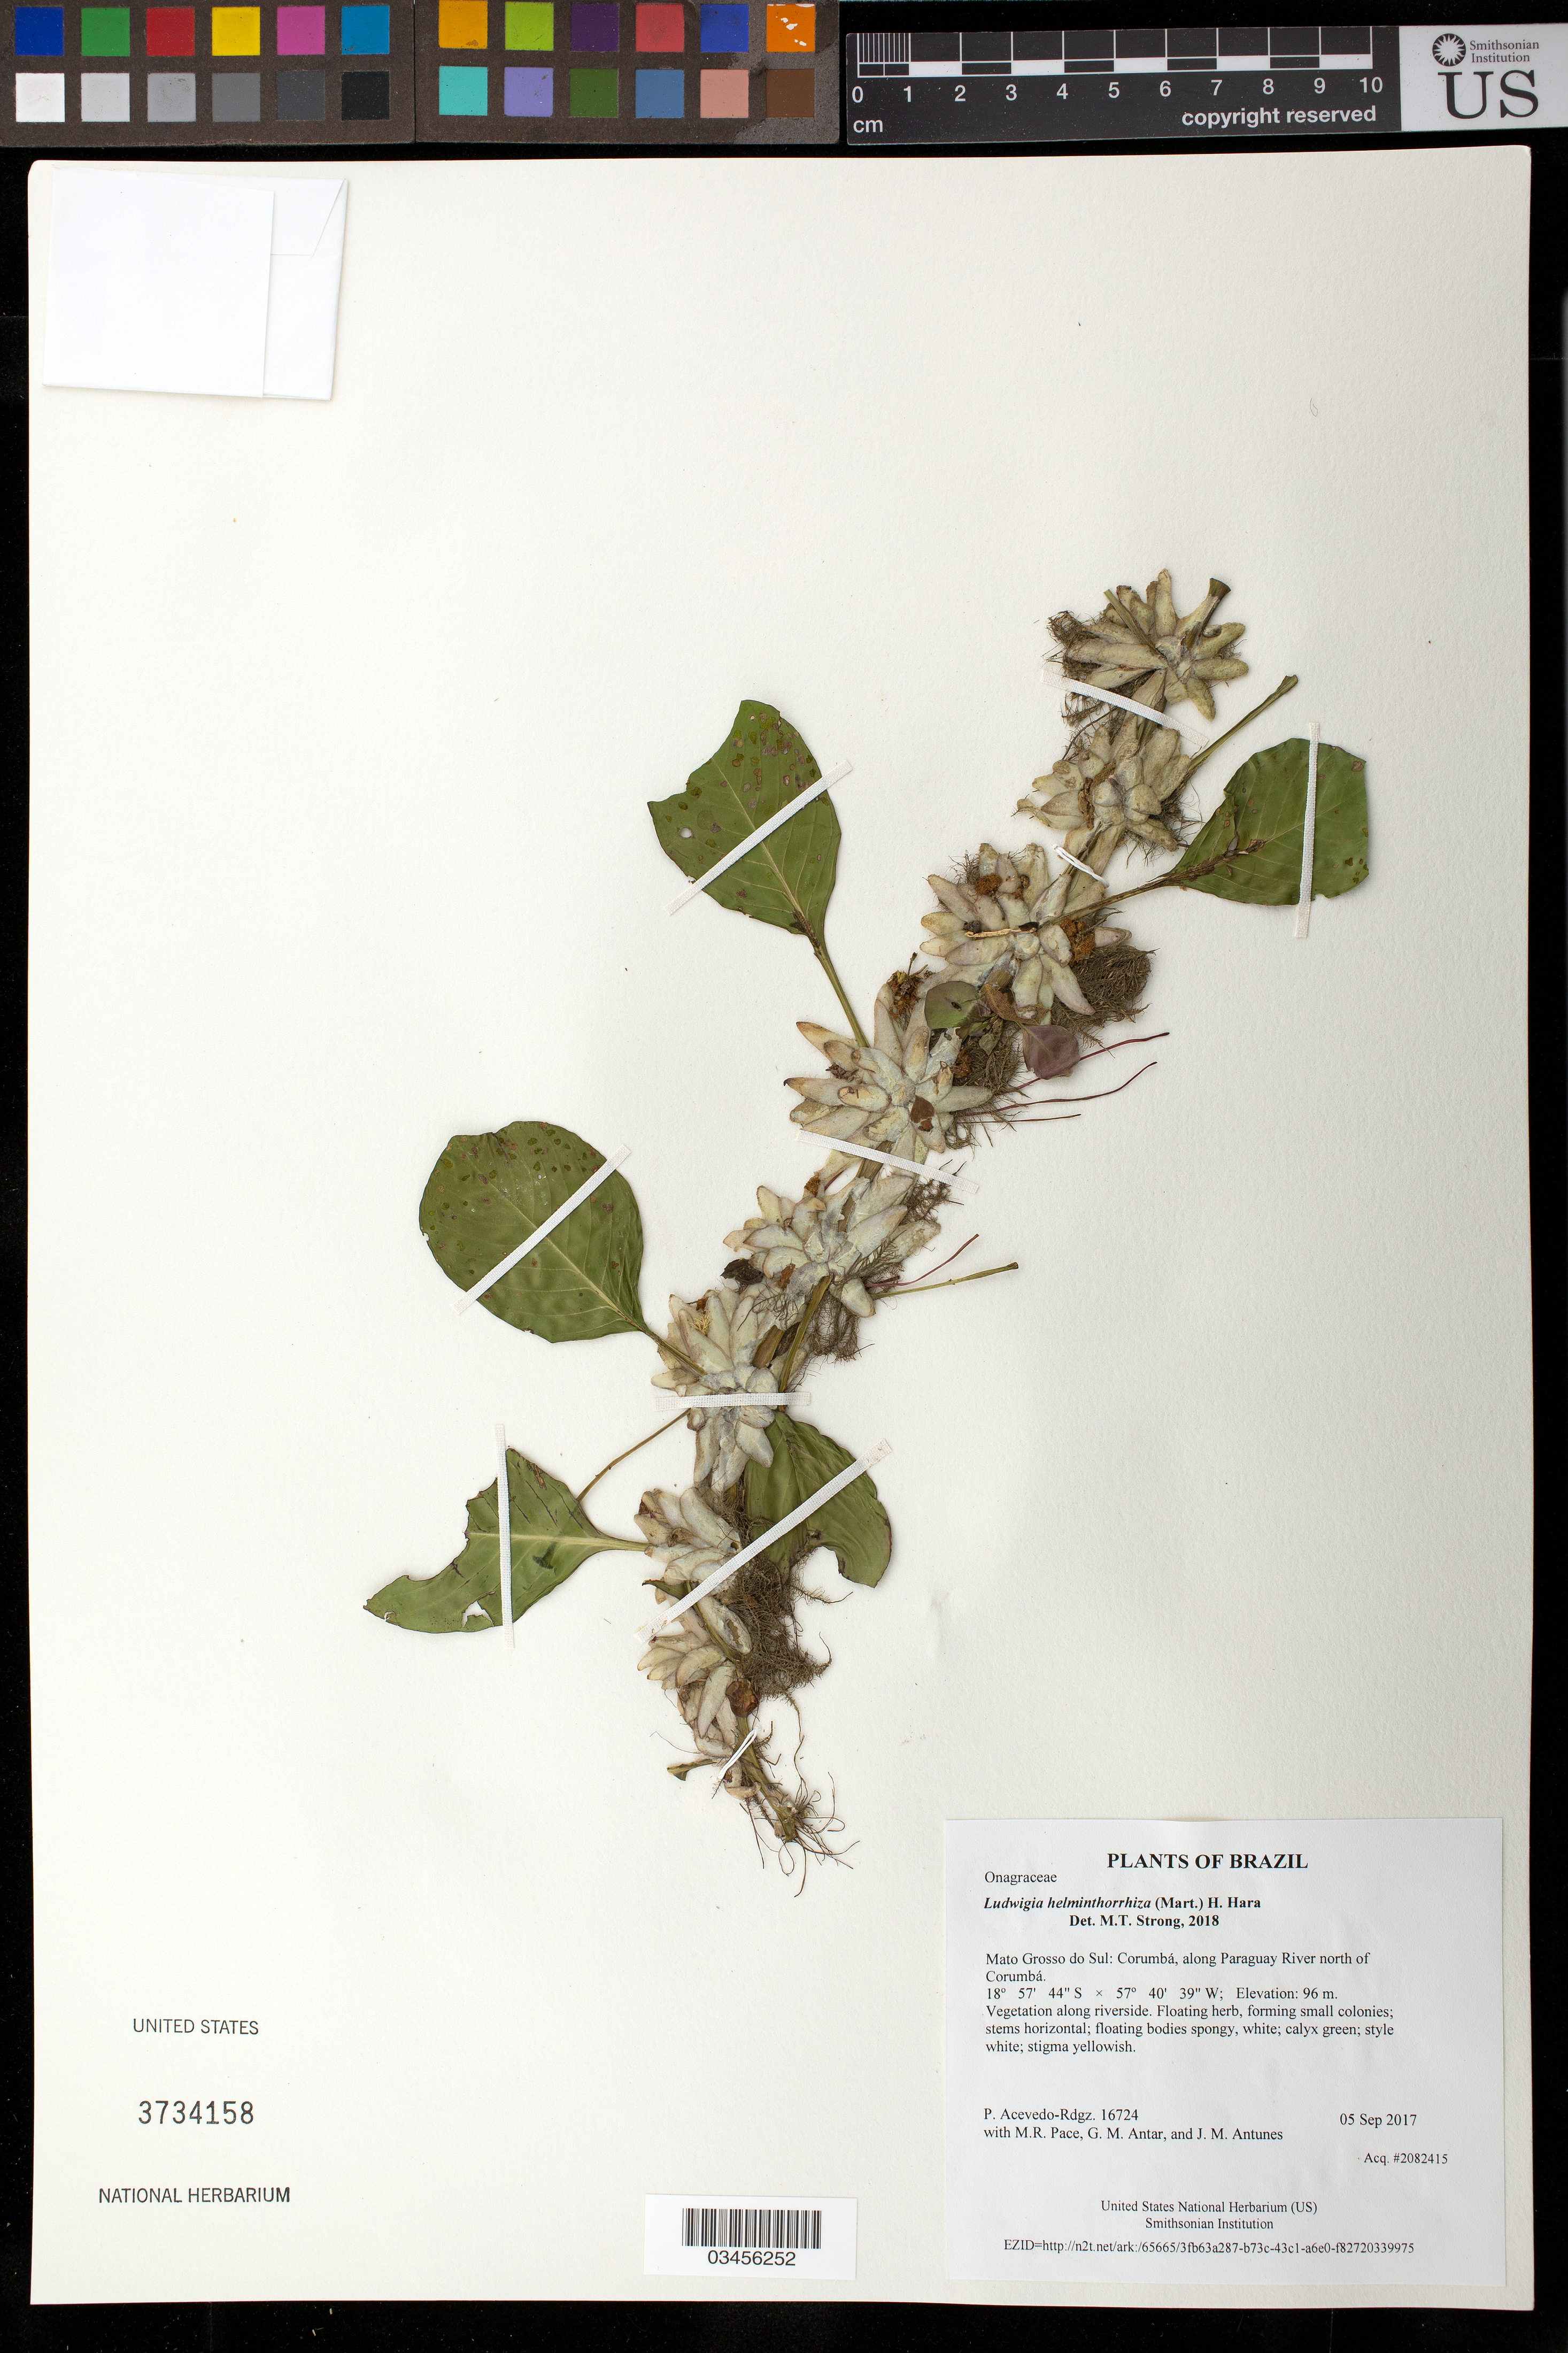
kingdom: Plantae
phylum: Tracheophyta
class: Magnoliopsida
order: Myrtales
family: Onagraceae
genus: Ludwigia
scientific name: Ludwigia helminthorrhiza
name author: (Mart.) H. Hara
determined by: Strong, Mark T., (BOT), Smithsonian Institution - National Museum of Natural History (UNITED STATES)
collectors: P. Acevedo-Rodr., M. R. Pace, G. M. Antar & J. M. Antunes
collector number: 16724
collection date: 2017-09-05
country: Brazil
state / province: Mato Grosso do Sul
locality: Corumbá, along Paraguay River north of Corumbá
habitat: Vegetation along riverside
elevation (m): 96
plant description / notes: US, NY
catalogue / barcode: US 3734158